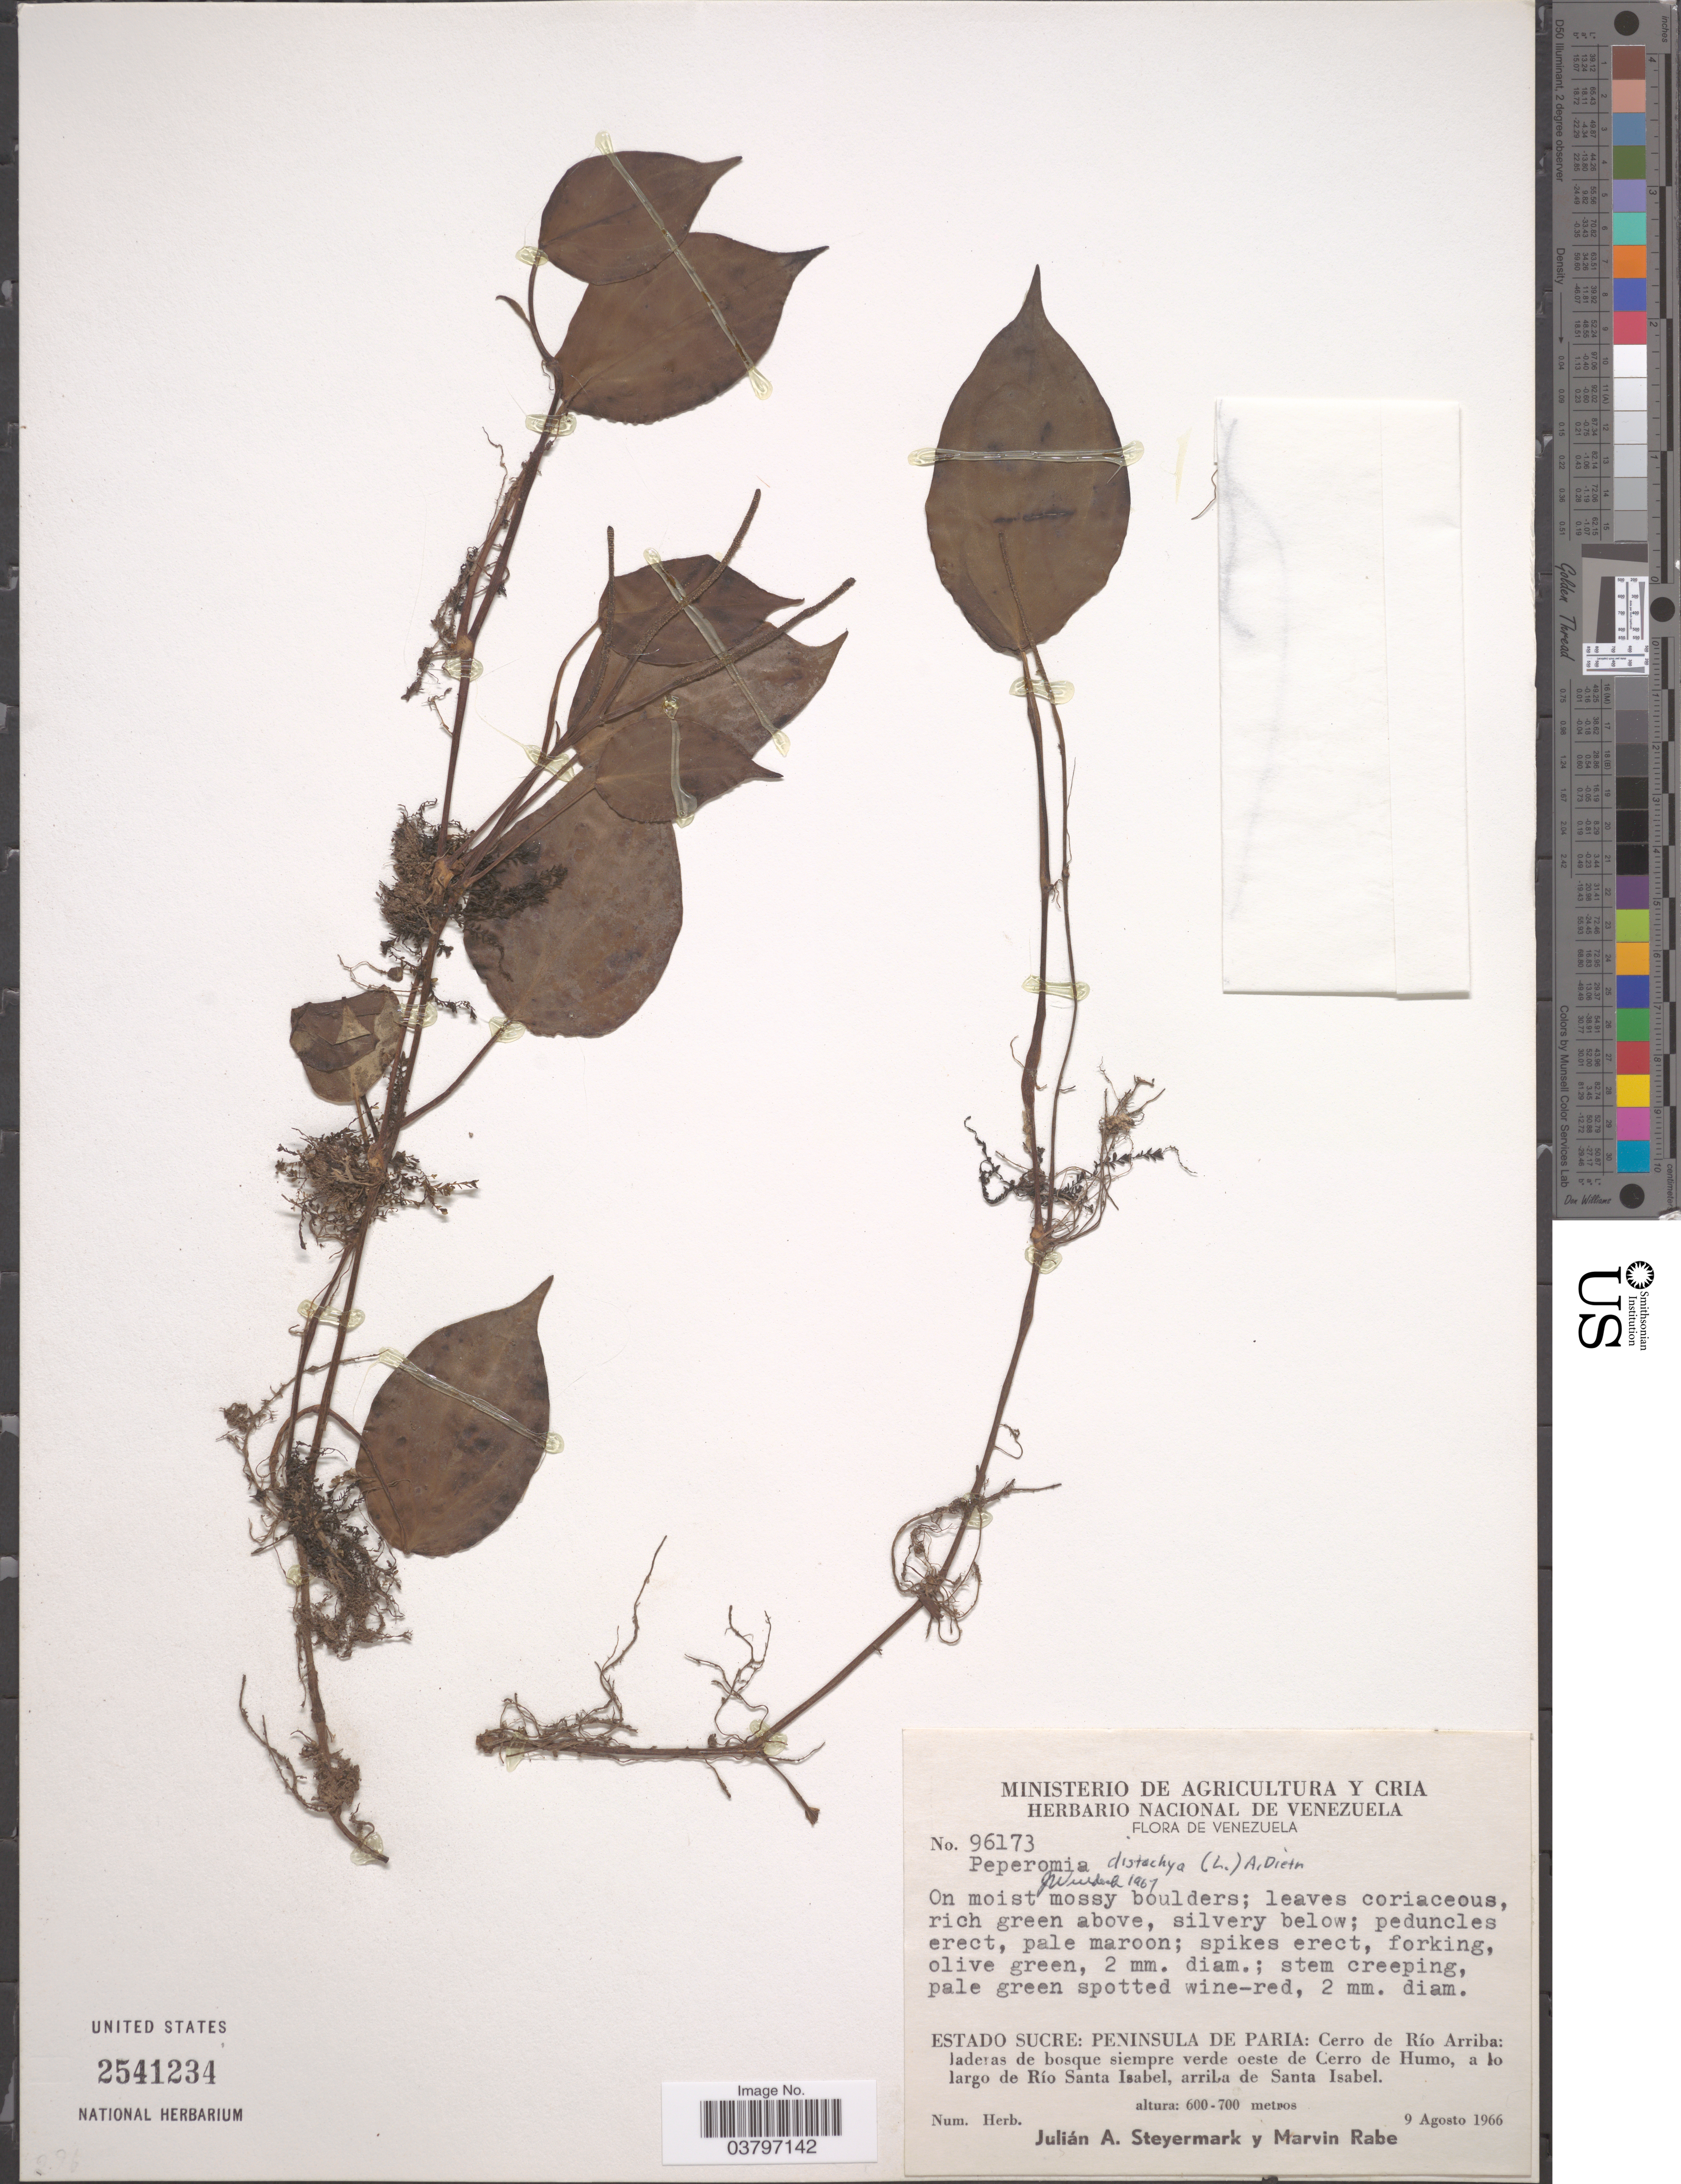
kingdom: Plantae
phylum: Tracheophyta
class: Magnoliopsida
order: Piperales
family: Piperaceae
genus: Peperomia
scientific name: Peperomia distachya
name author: (L.) A. Dietr.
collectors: J. Steyermark & M. Rabe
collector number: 96173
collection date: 1966-08-09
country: Venezuela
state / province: Sucre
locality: Peninsula de Paria: Cerro de Río Arriba: laderas de bosque siempre verde oeste de Cerro de Humo, a lo largo de Río Santa Isabel, arriba de Santa Isabel.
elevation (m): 600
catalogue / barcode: US 2541234